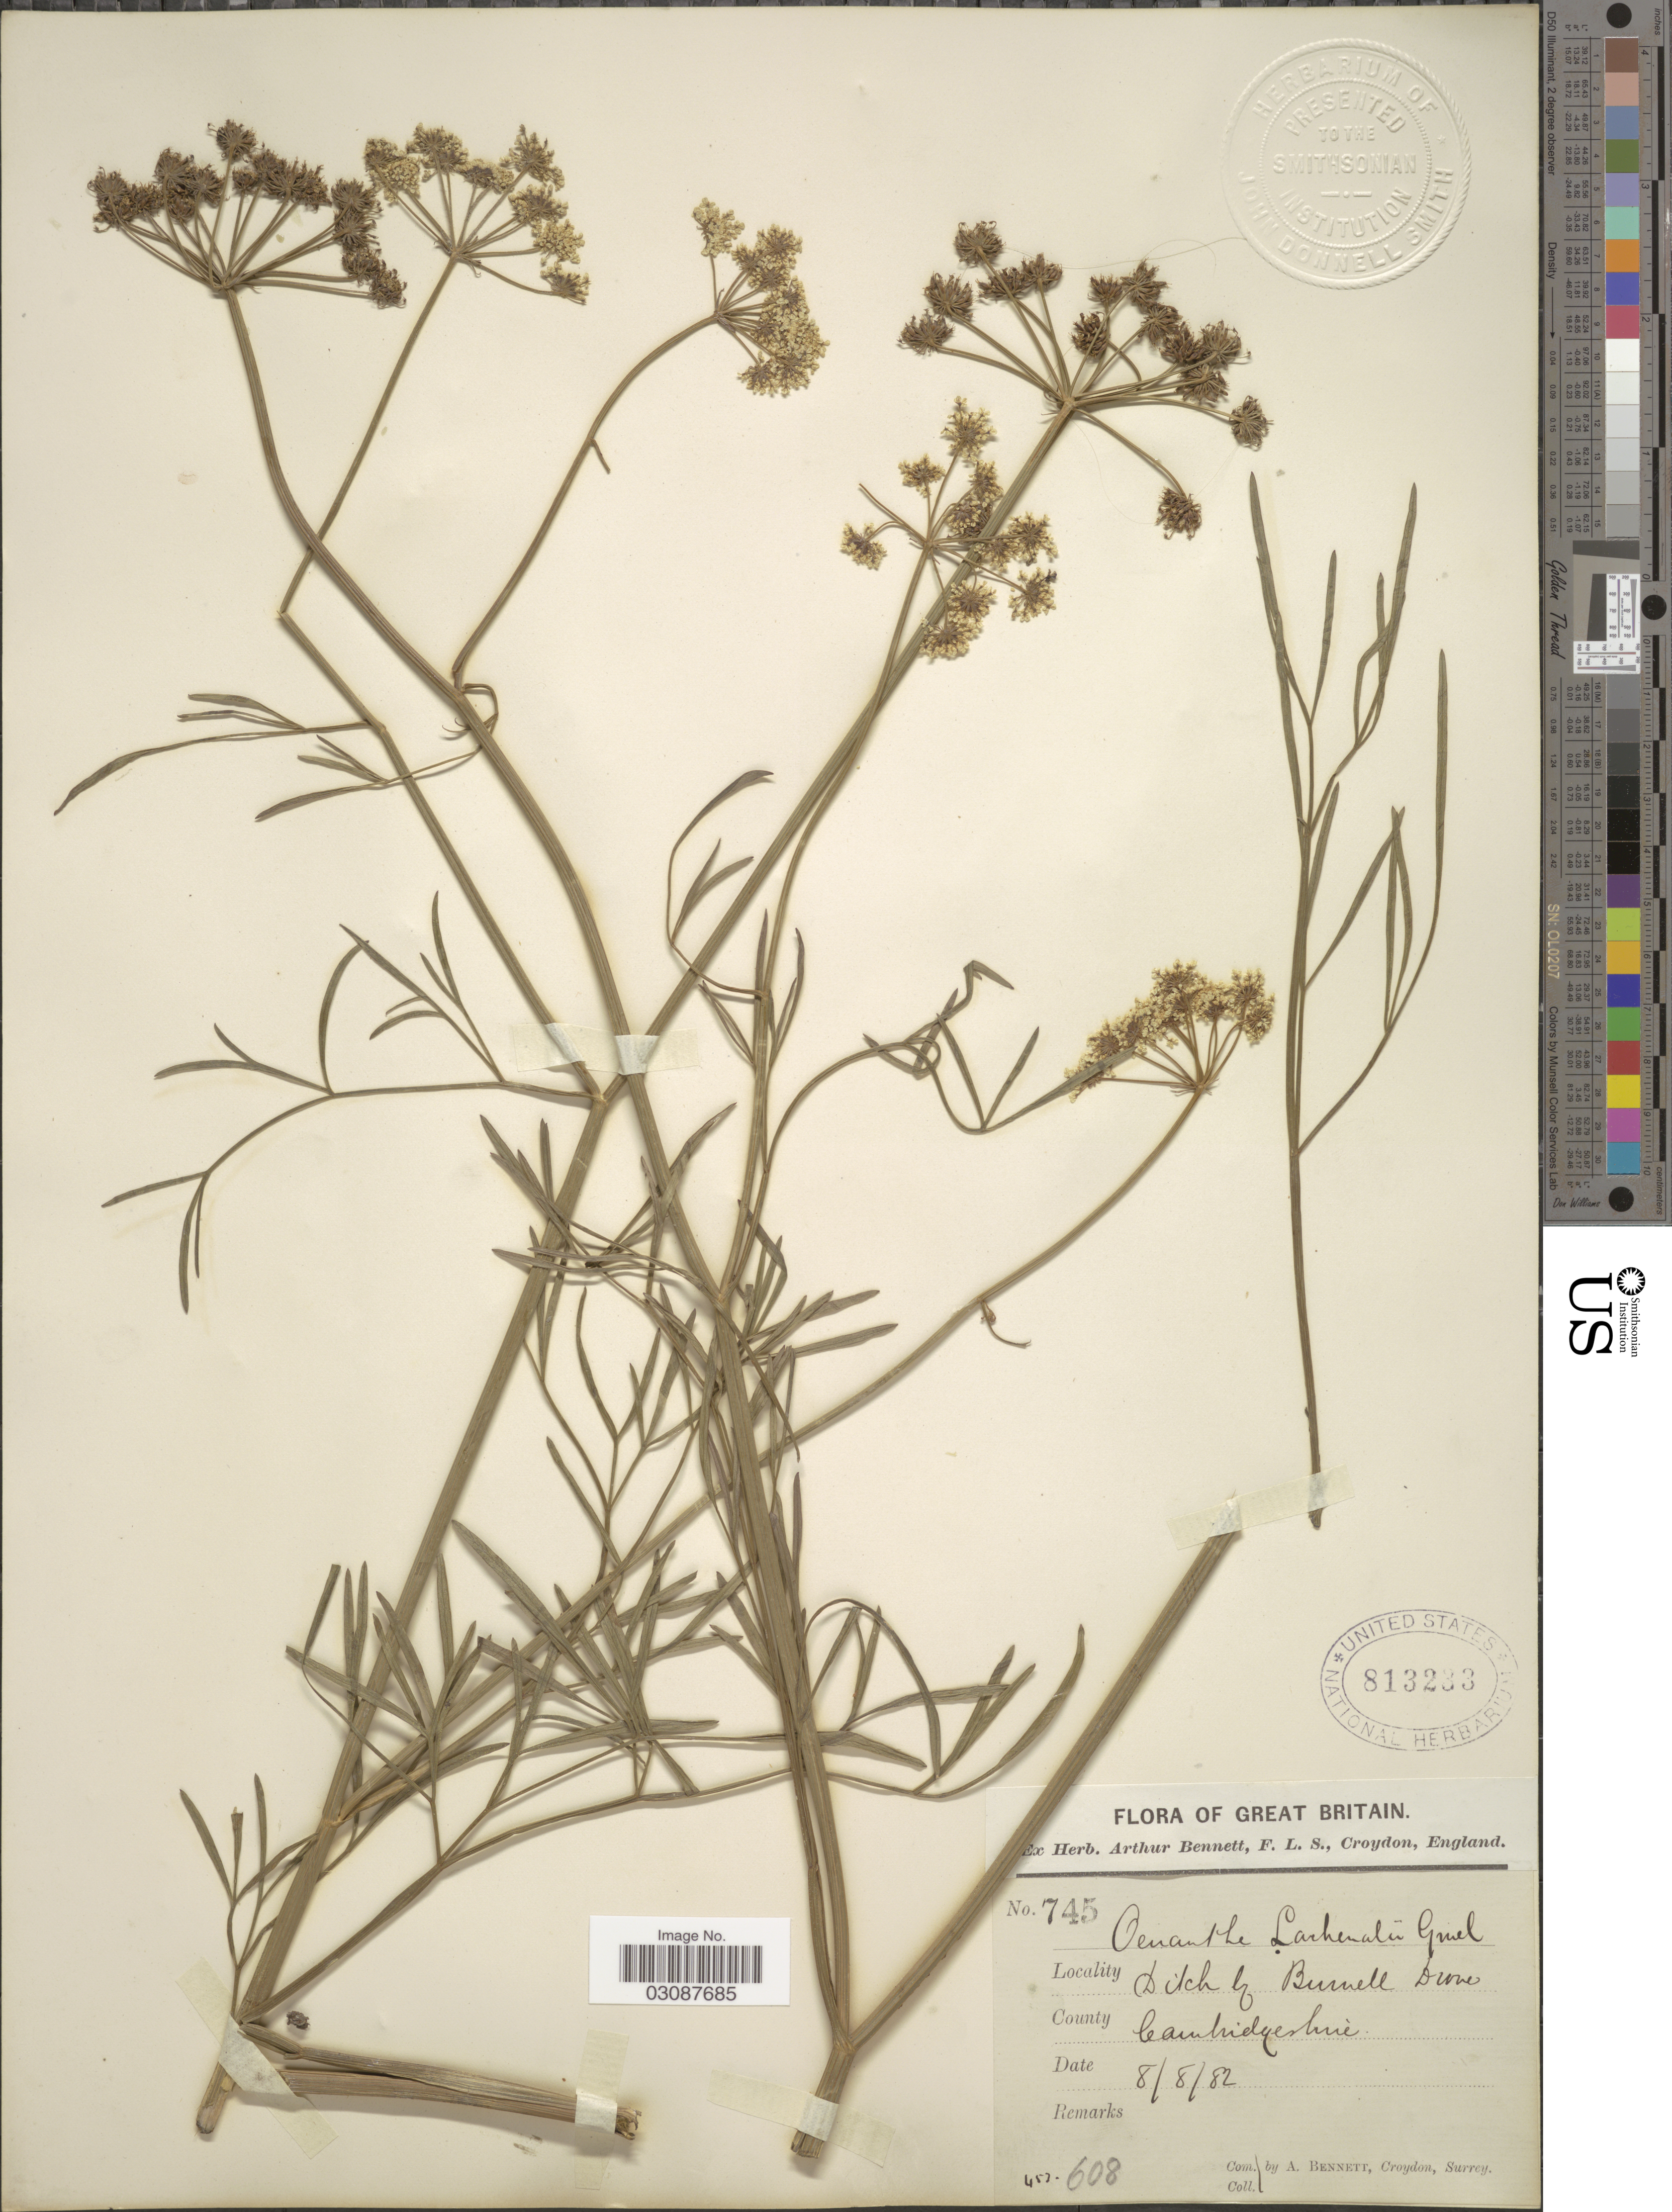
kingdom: Plantae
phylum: Tracheophyta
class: Magnoliopsida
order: Apiales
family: Apiaceae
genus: Oenanthe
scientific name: Oenanthe lachenalii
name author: C.C. Gmel.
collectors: A. Bennett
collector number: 745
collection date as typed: Transcribed d/m/y: 8/8/82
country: United Kingdom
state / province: England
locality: Great Britain, County Cambridgeshire.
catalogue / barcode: US 813233